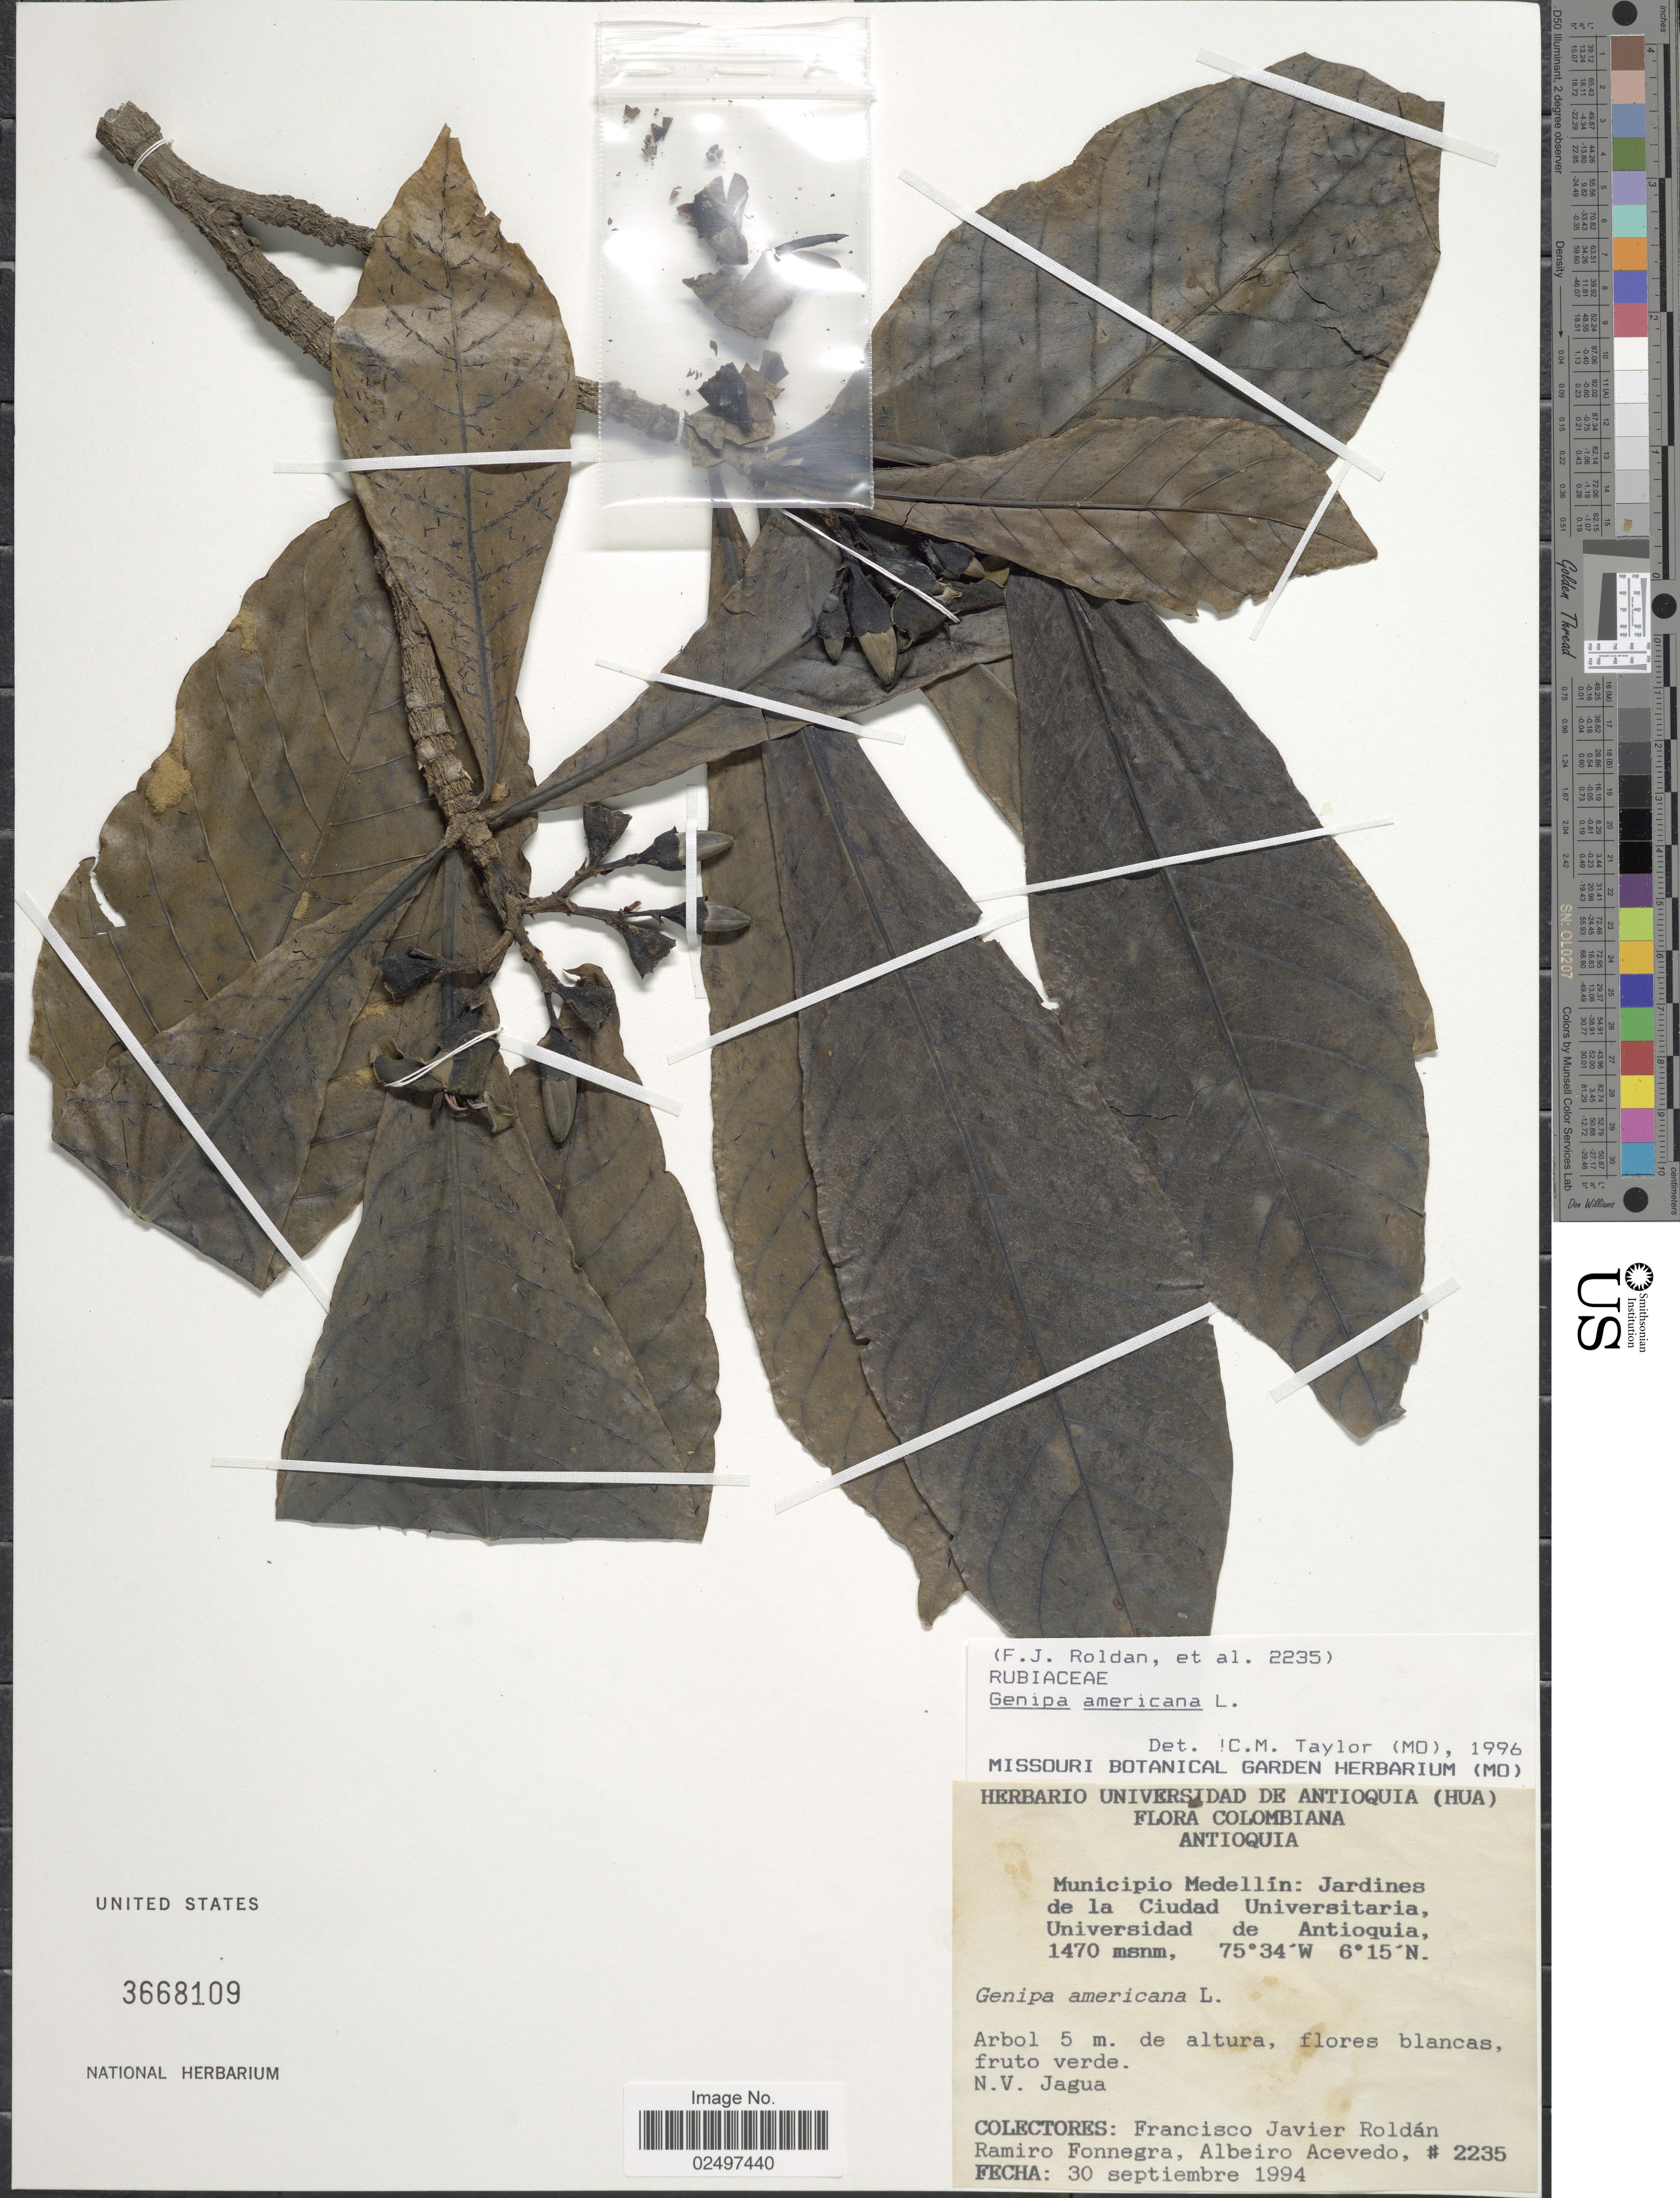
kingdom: Plantae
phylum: Tracheophyta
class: Magnoliopsida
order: Gentianales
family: Rubiaceae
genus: Genipa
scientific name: Genipa americana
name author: L.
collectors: F. J. Roldán, R. Fonnegra G. & A. Acevedo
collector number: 2235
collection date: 1994-09-30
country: Colombia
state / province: Antioquia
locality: Municipio Medellin: Jardines de la Ciudad Universitaria, Universidad de Antioquia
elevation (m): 1470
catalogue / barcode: US 3668109